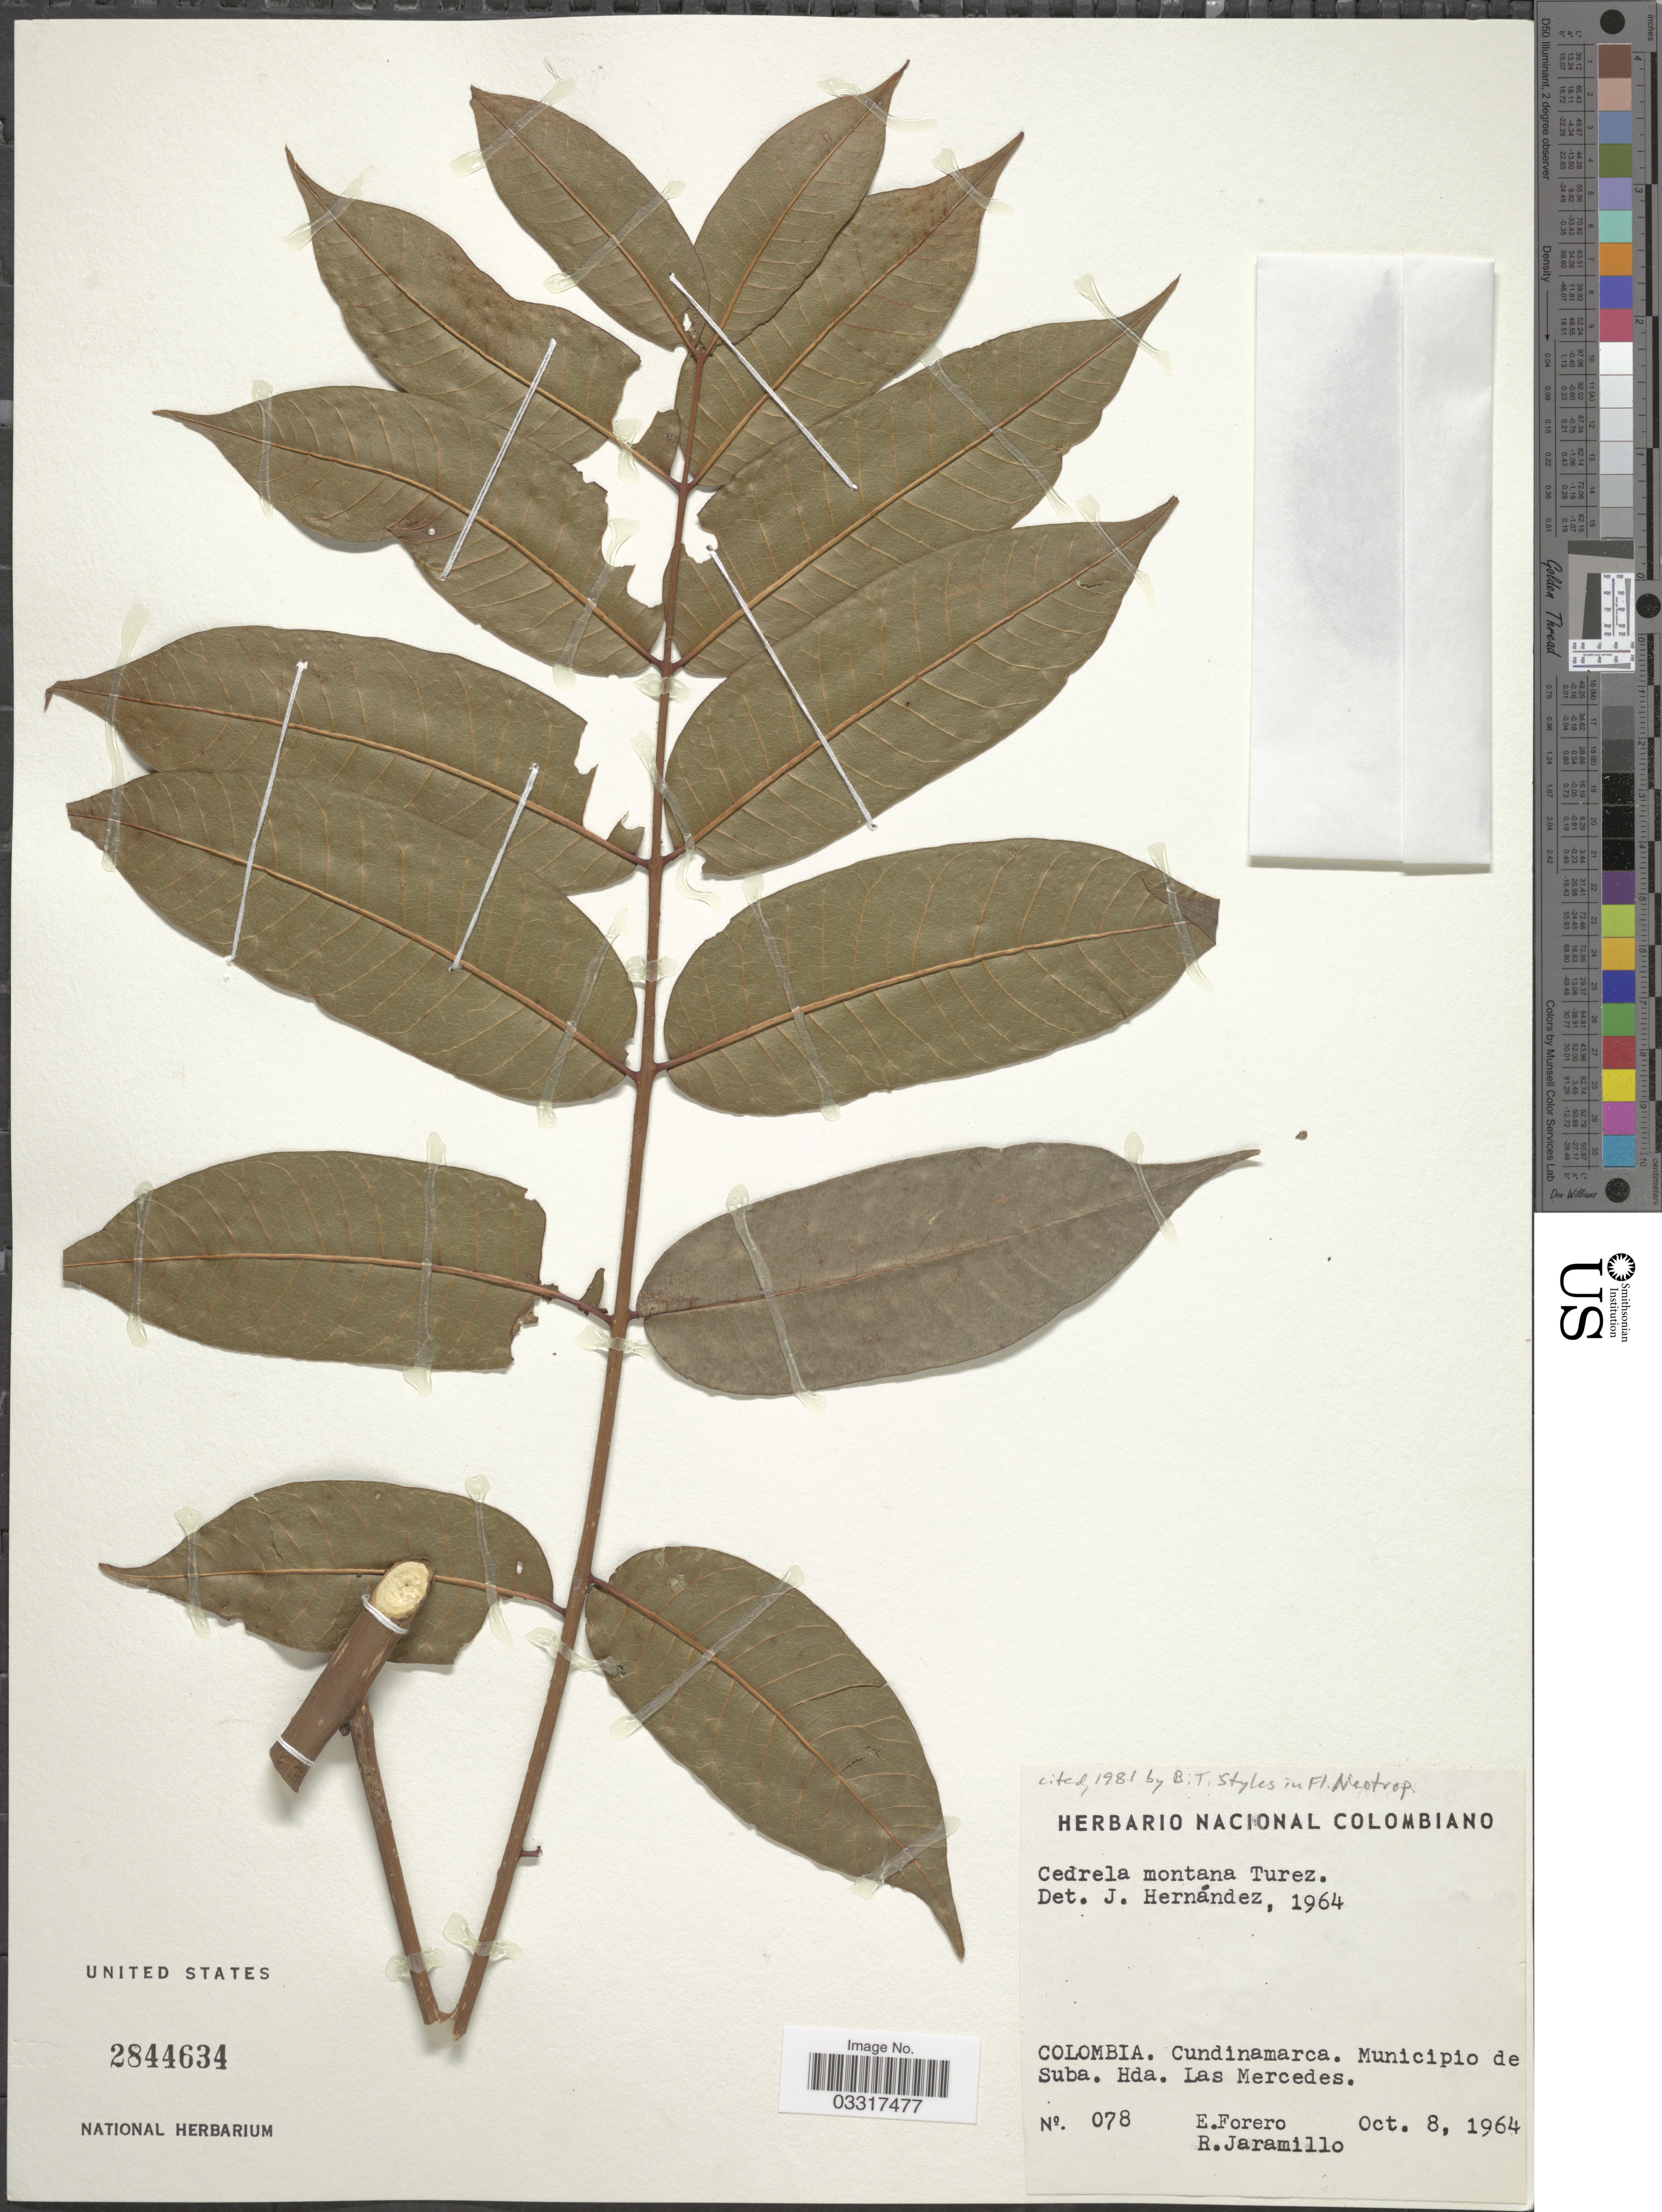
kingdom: Plantae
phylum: Tracheophyta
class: Magnoliopsida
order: Sapindales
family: Meliaceae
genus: Cedrela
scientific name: Cedrela montana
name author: Moritz ex Turcz.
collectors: E. Forero & R. Jaramillo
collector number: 078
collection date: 1964-10-08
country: Colombia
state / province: Cundinamarca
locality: Municipio de Suba. Hda. Las Mercedes.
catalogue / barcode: US 2844634